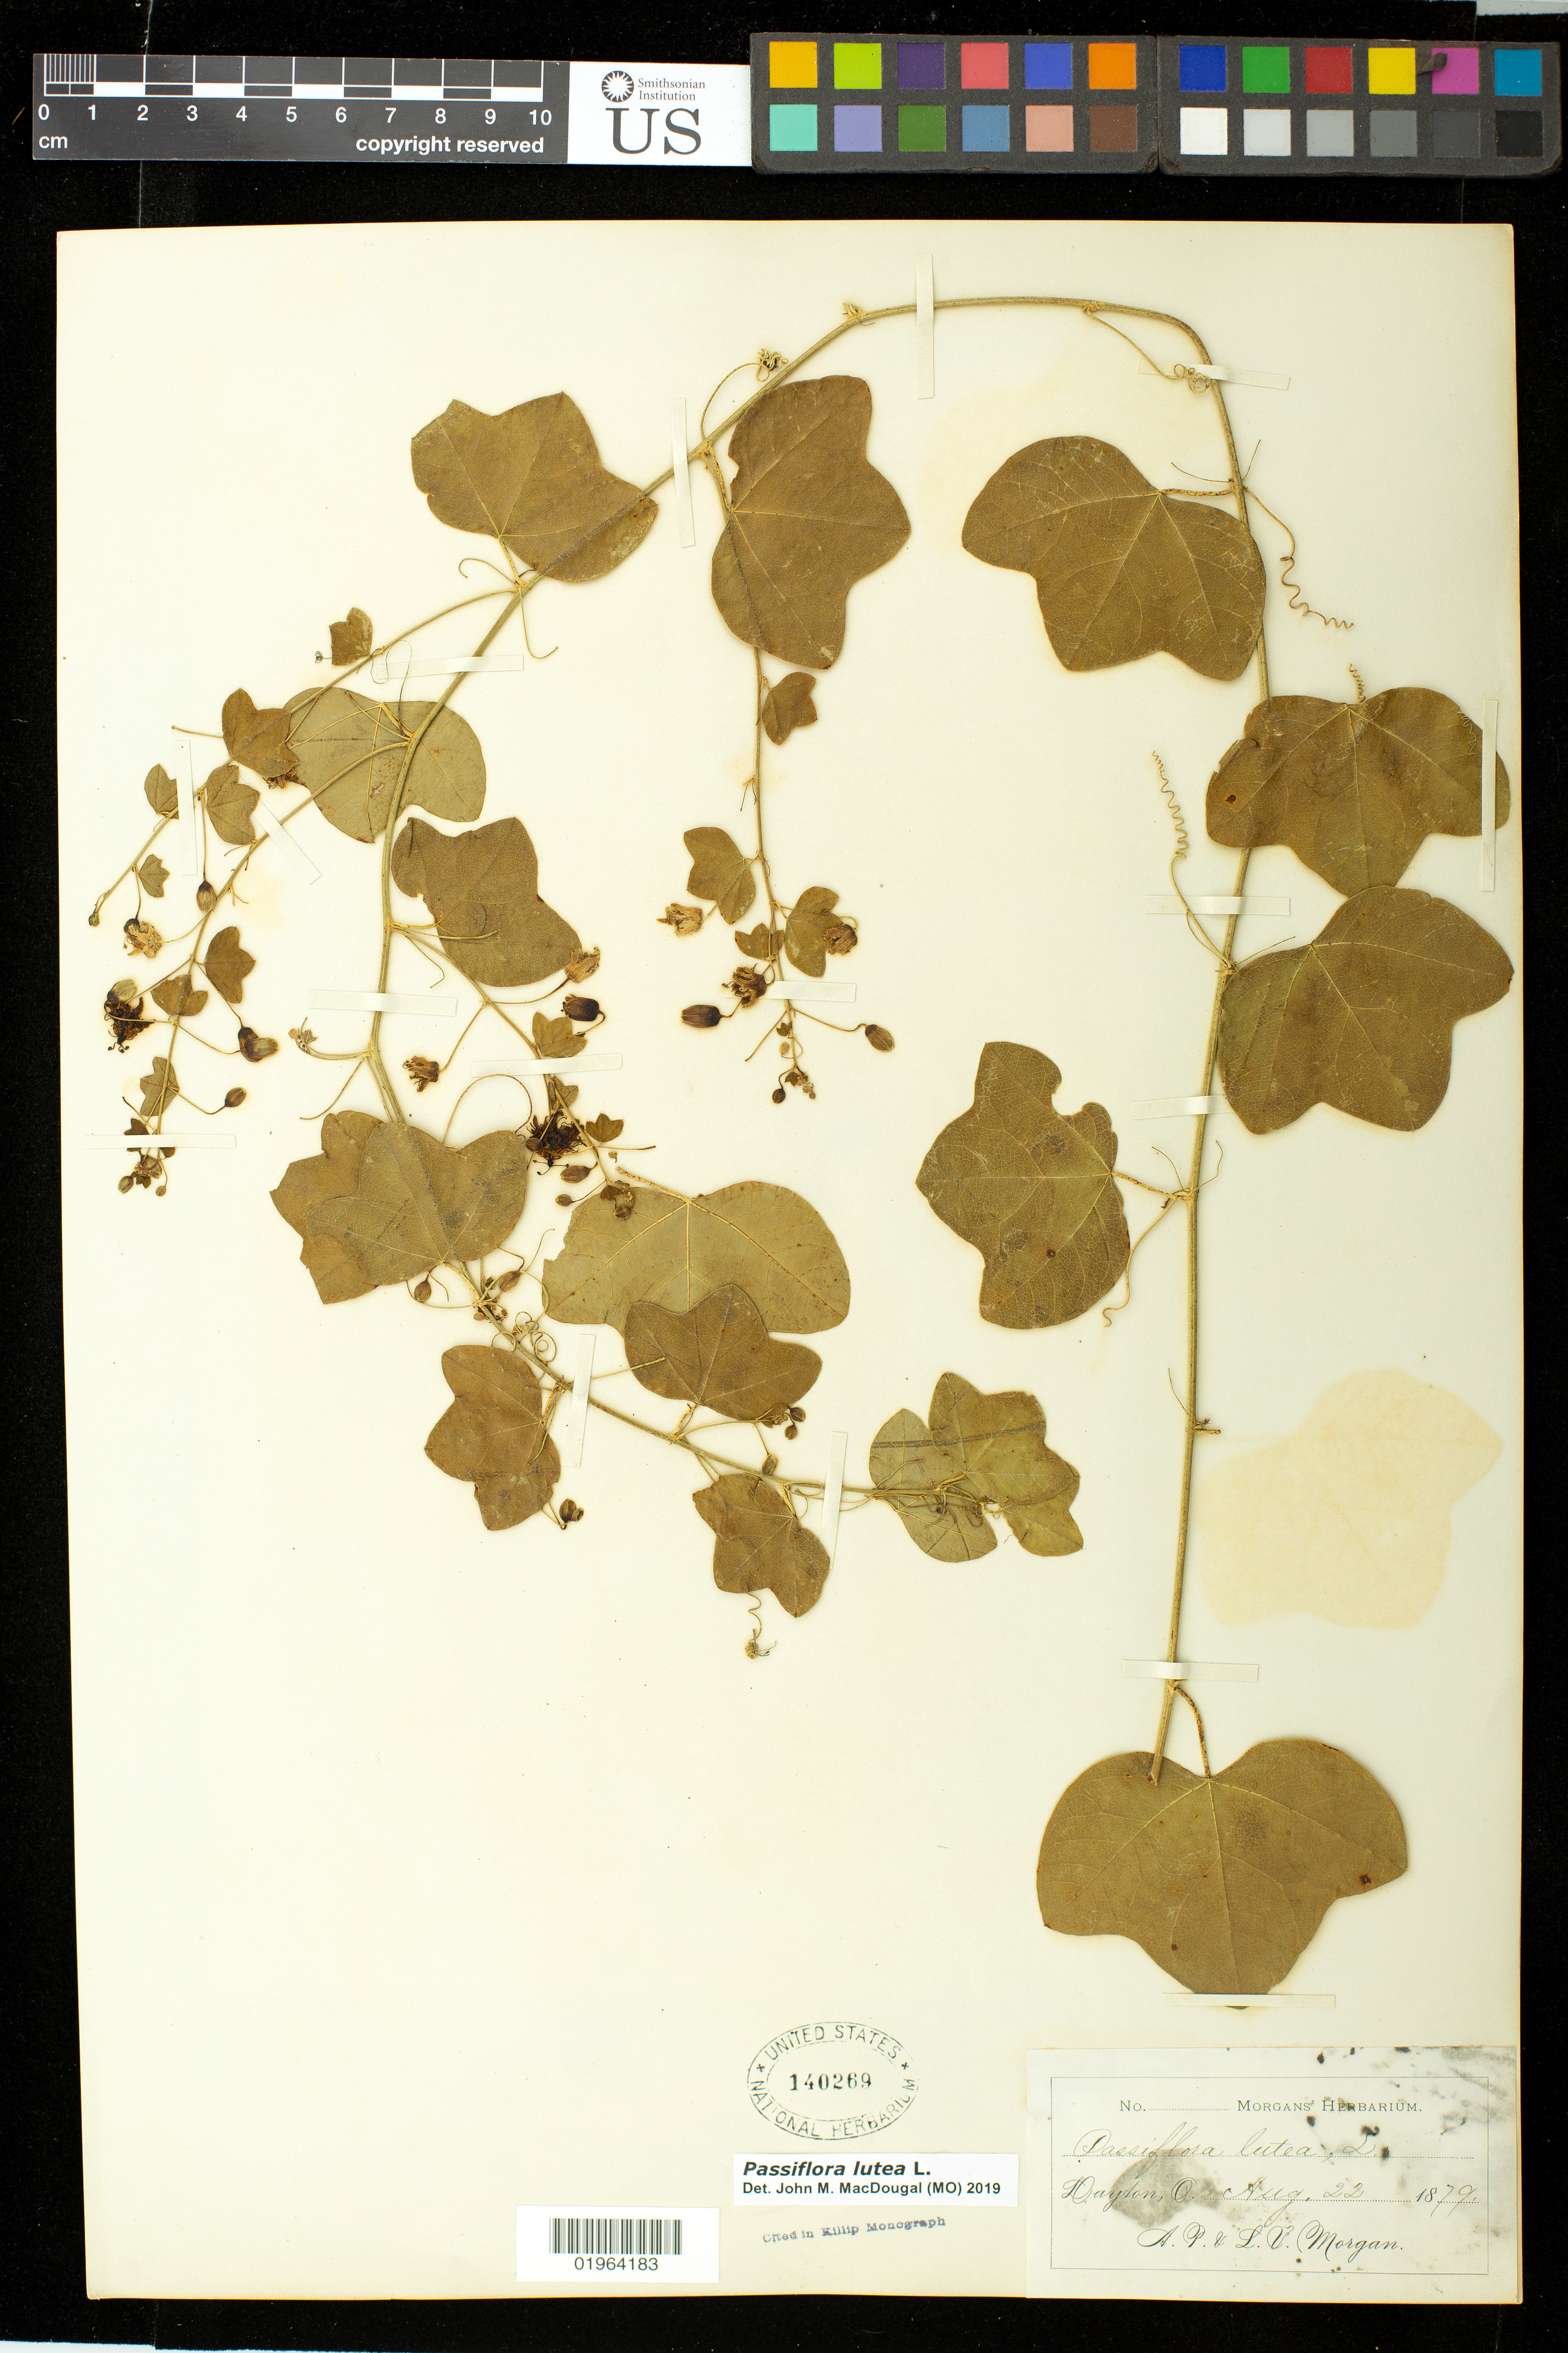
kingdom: Plantae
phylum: Tracheophyta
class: Magnoliopsida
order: Malpighiales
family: Passifloraceae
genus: Passiflora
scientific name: Passiflora lutea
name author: L.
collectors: A. Morgan & L. Morgan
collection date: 1922-08-22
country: United States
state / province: Ohio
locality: Dayton, O.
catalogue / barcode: US 140269